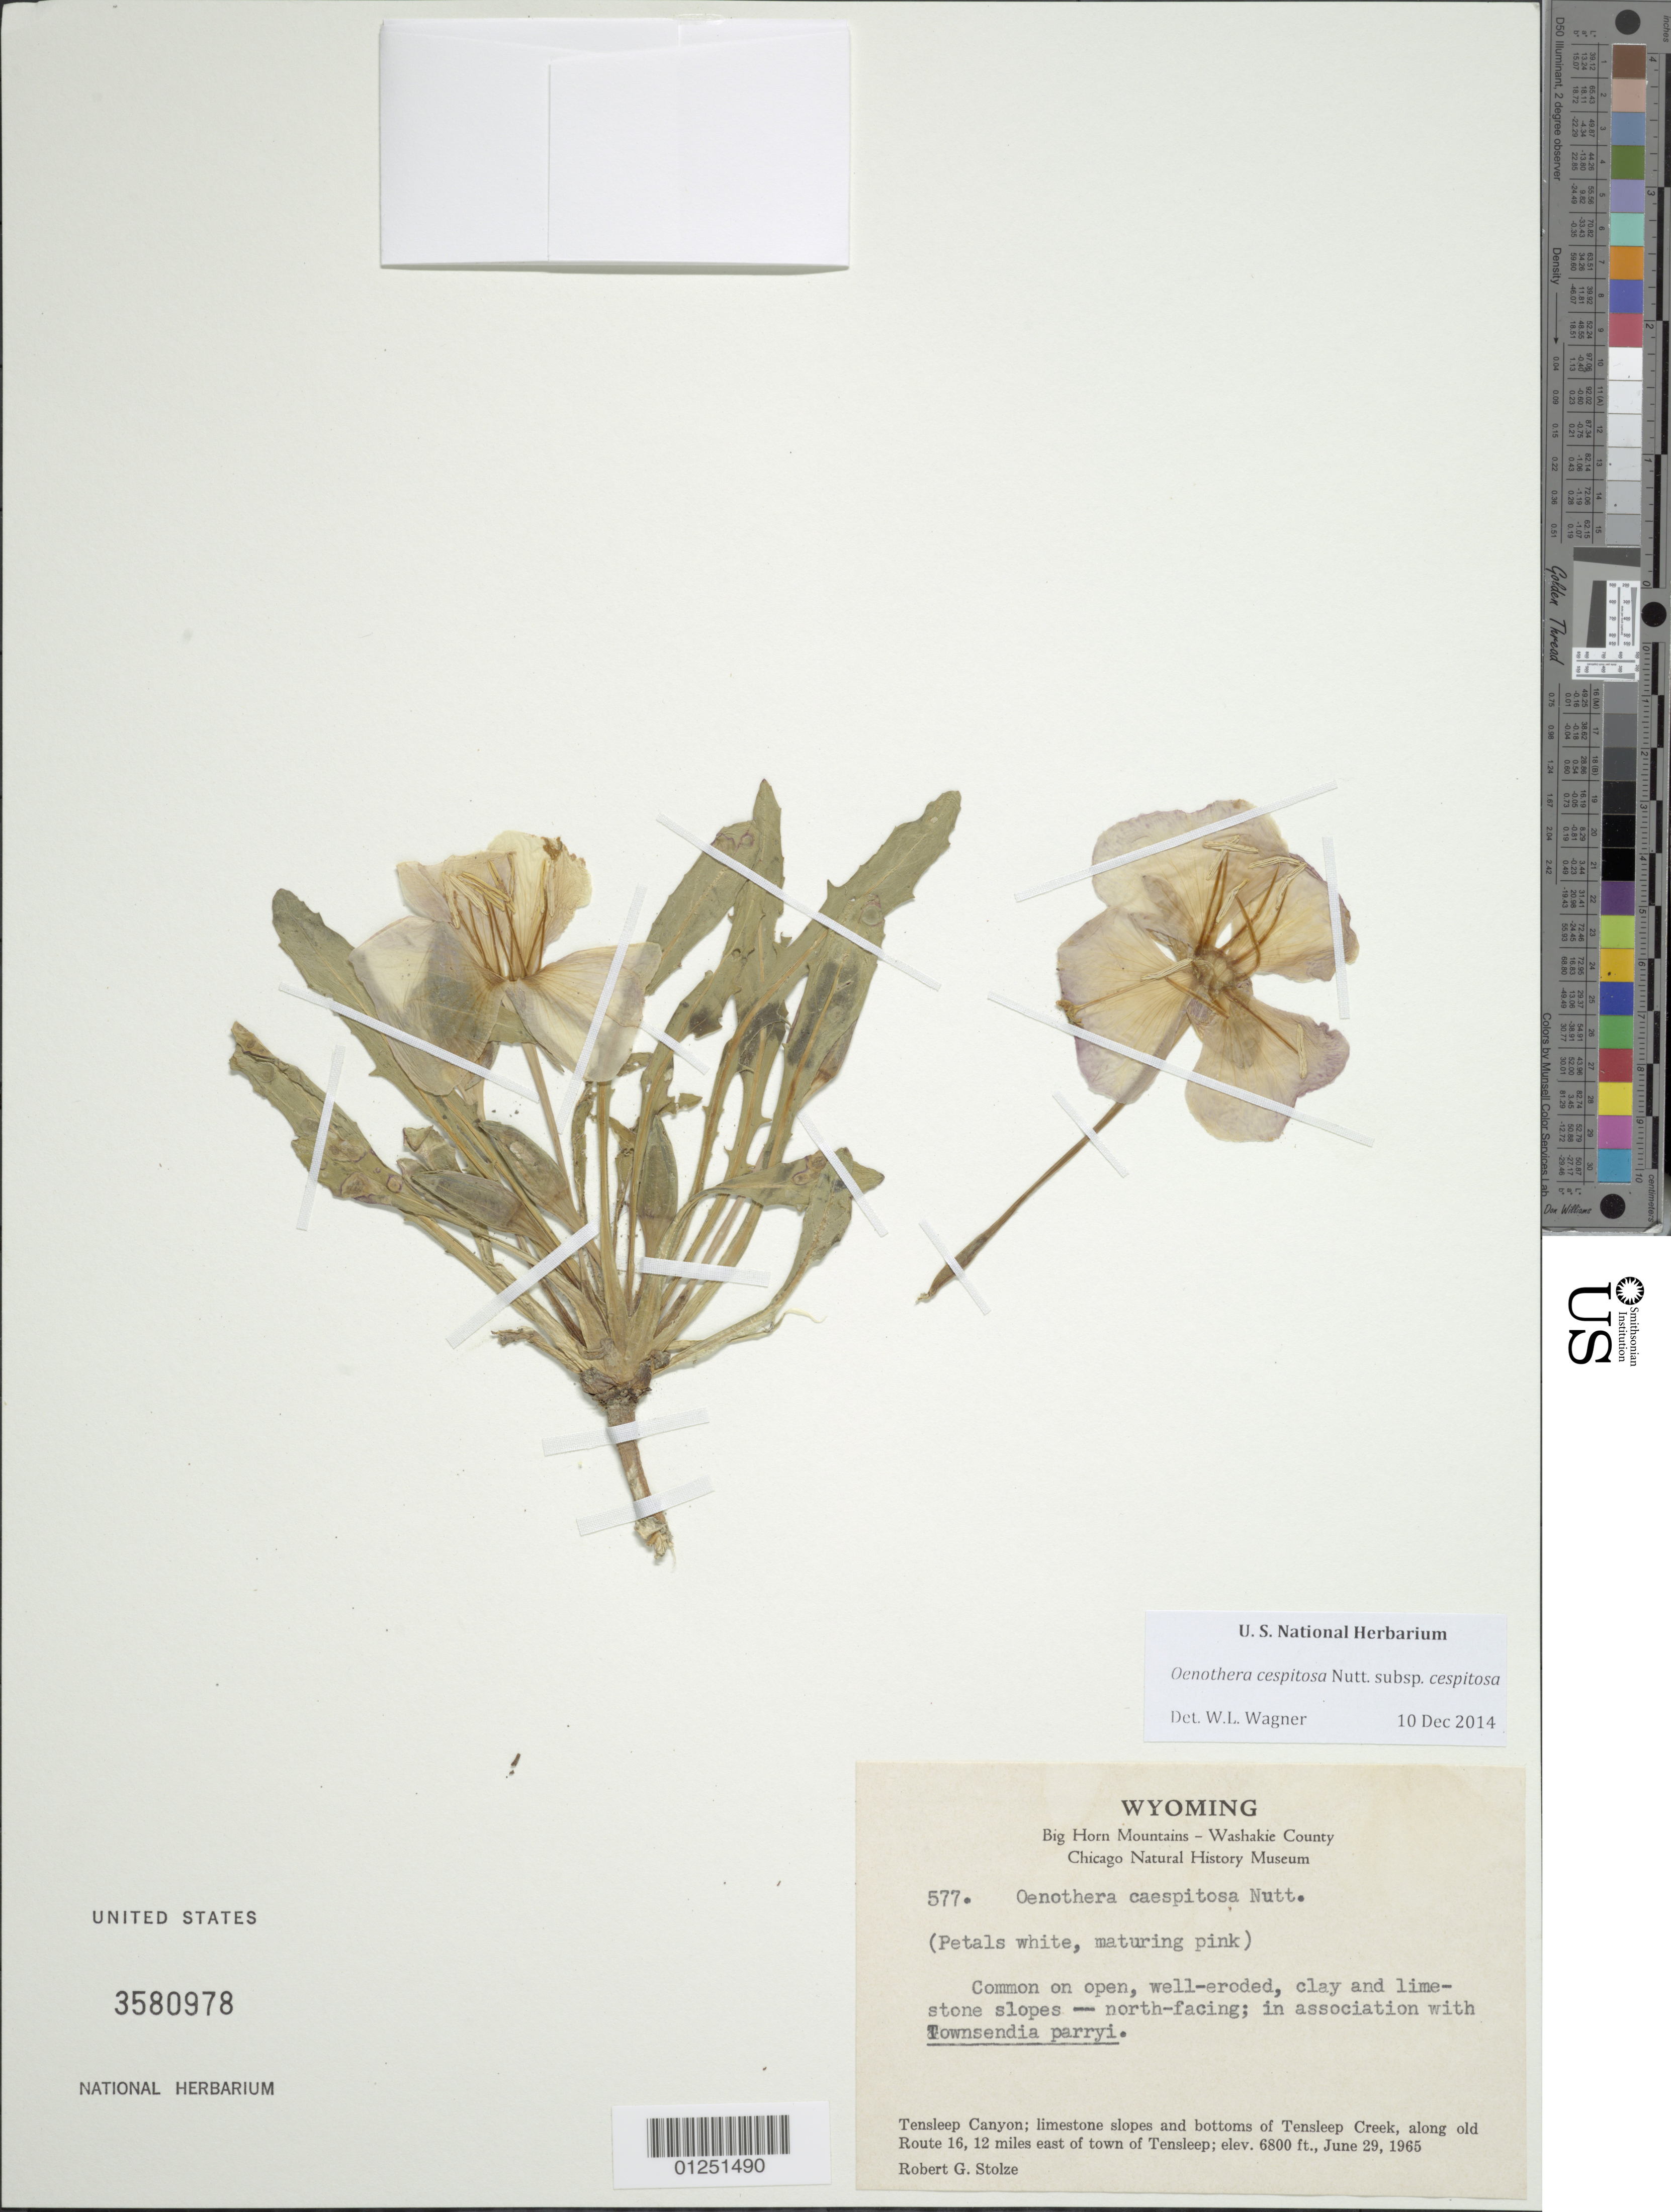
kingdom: Plantae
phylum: Tracheophyta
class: Magnoliopsida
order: Myrtales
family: Onagraceae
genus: Oenothera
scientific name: Oenothera cespitosa subsp. cespitosa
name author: Nutt.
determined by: Wagner, W. L., (BOT), Smithsonian Institution - National Museum of Natural History (UNITED STATES)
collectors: R. G. Stolze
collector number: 577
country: United States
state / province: Wyoming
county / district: Washakie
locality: Big Hourn Mountains, Tensleep Canyon, Tensleep Creek, along old Rte 16, E of Tensleep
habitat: Open, well-eroded, clay and limestone slopes, north facing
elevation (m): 2073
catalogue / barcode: US 3580978